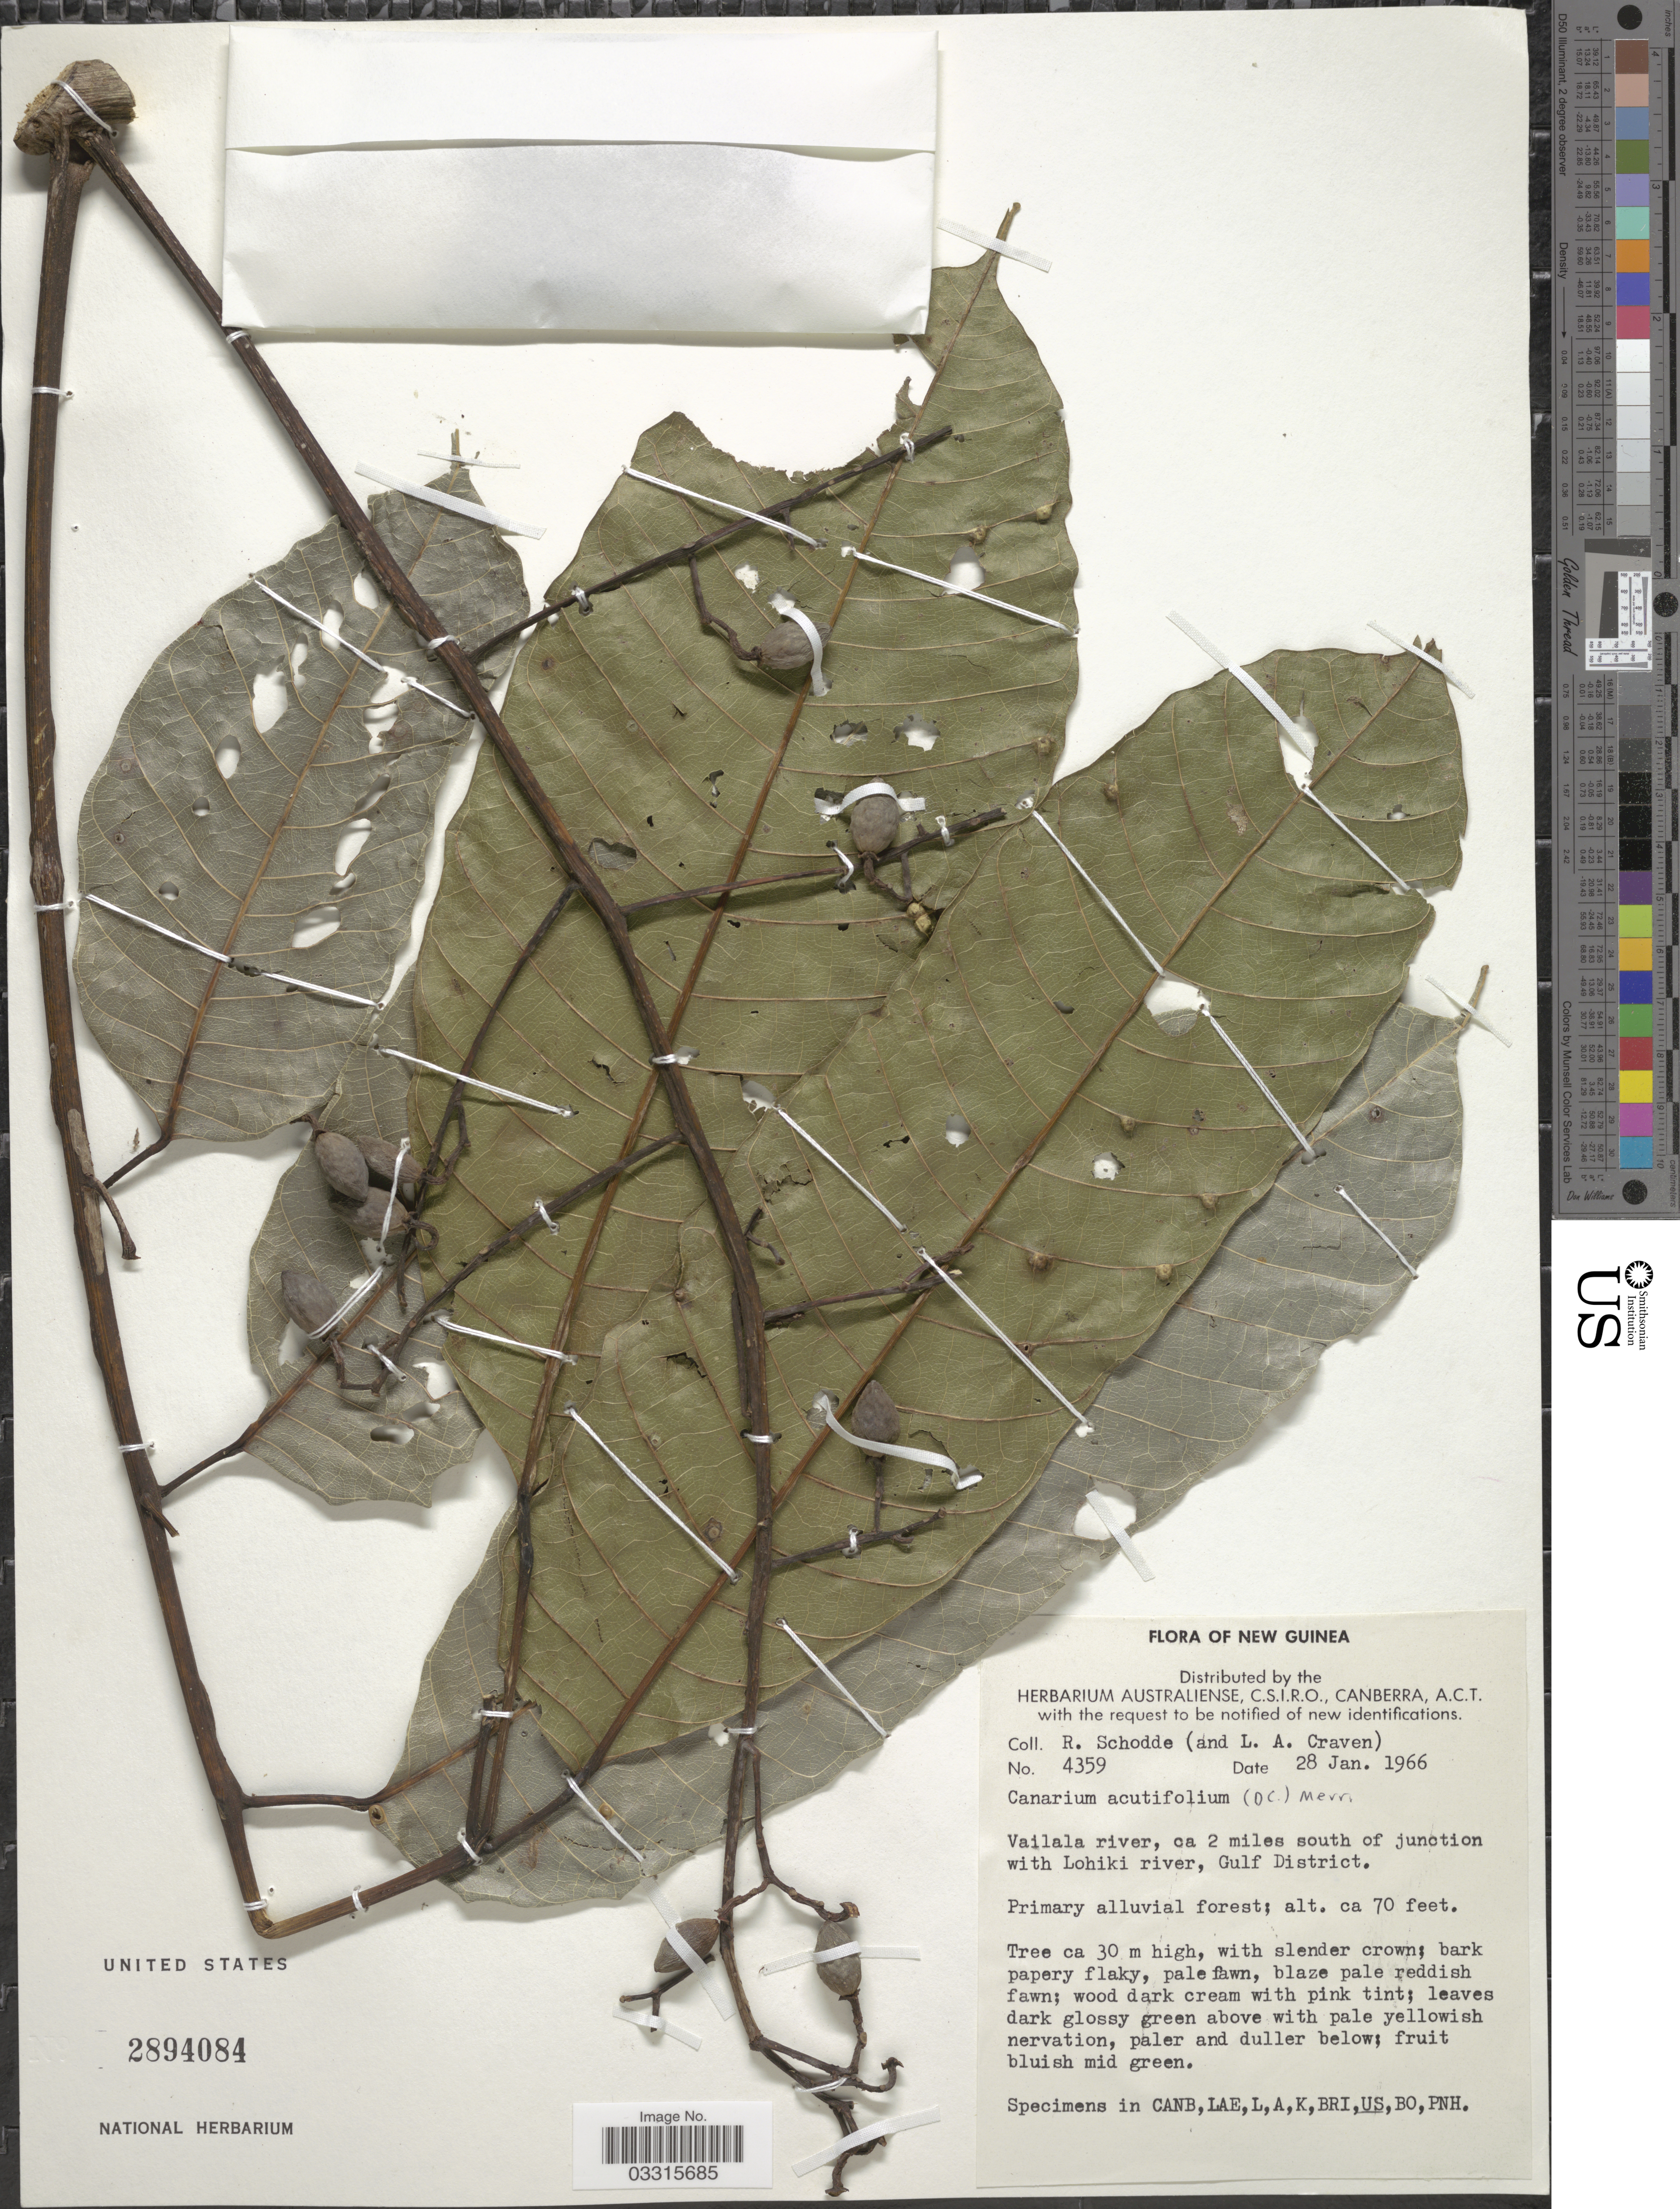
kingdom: Plantae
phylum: Tracheophyta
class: Magnoliopsida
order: Sapindales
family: Burseraceae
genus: Canarium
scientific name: Canarium acutifolium var. acutifolium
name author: (DC.) Merr.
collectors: R. Schodde & L. A. Craven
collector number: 4359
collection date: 1966-01-28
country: Papua New Guinea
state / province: Gulf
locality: New Guinea. Vailala river, ca 2 miles south of junction with Lohiki river.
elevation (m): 21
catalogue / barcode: US 2894084